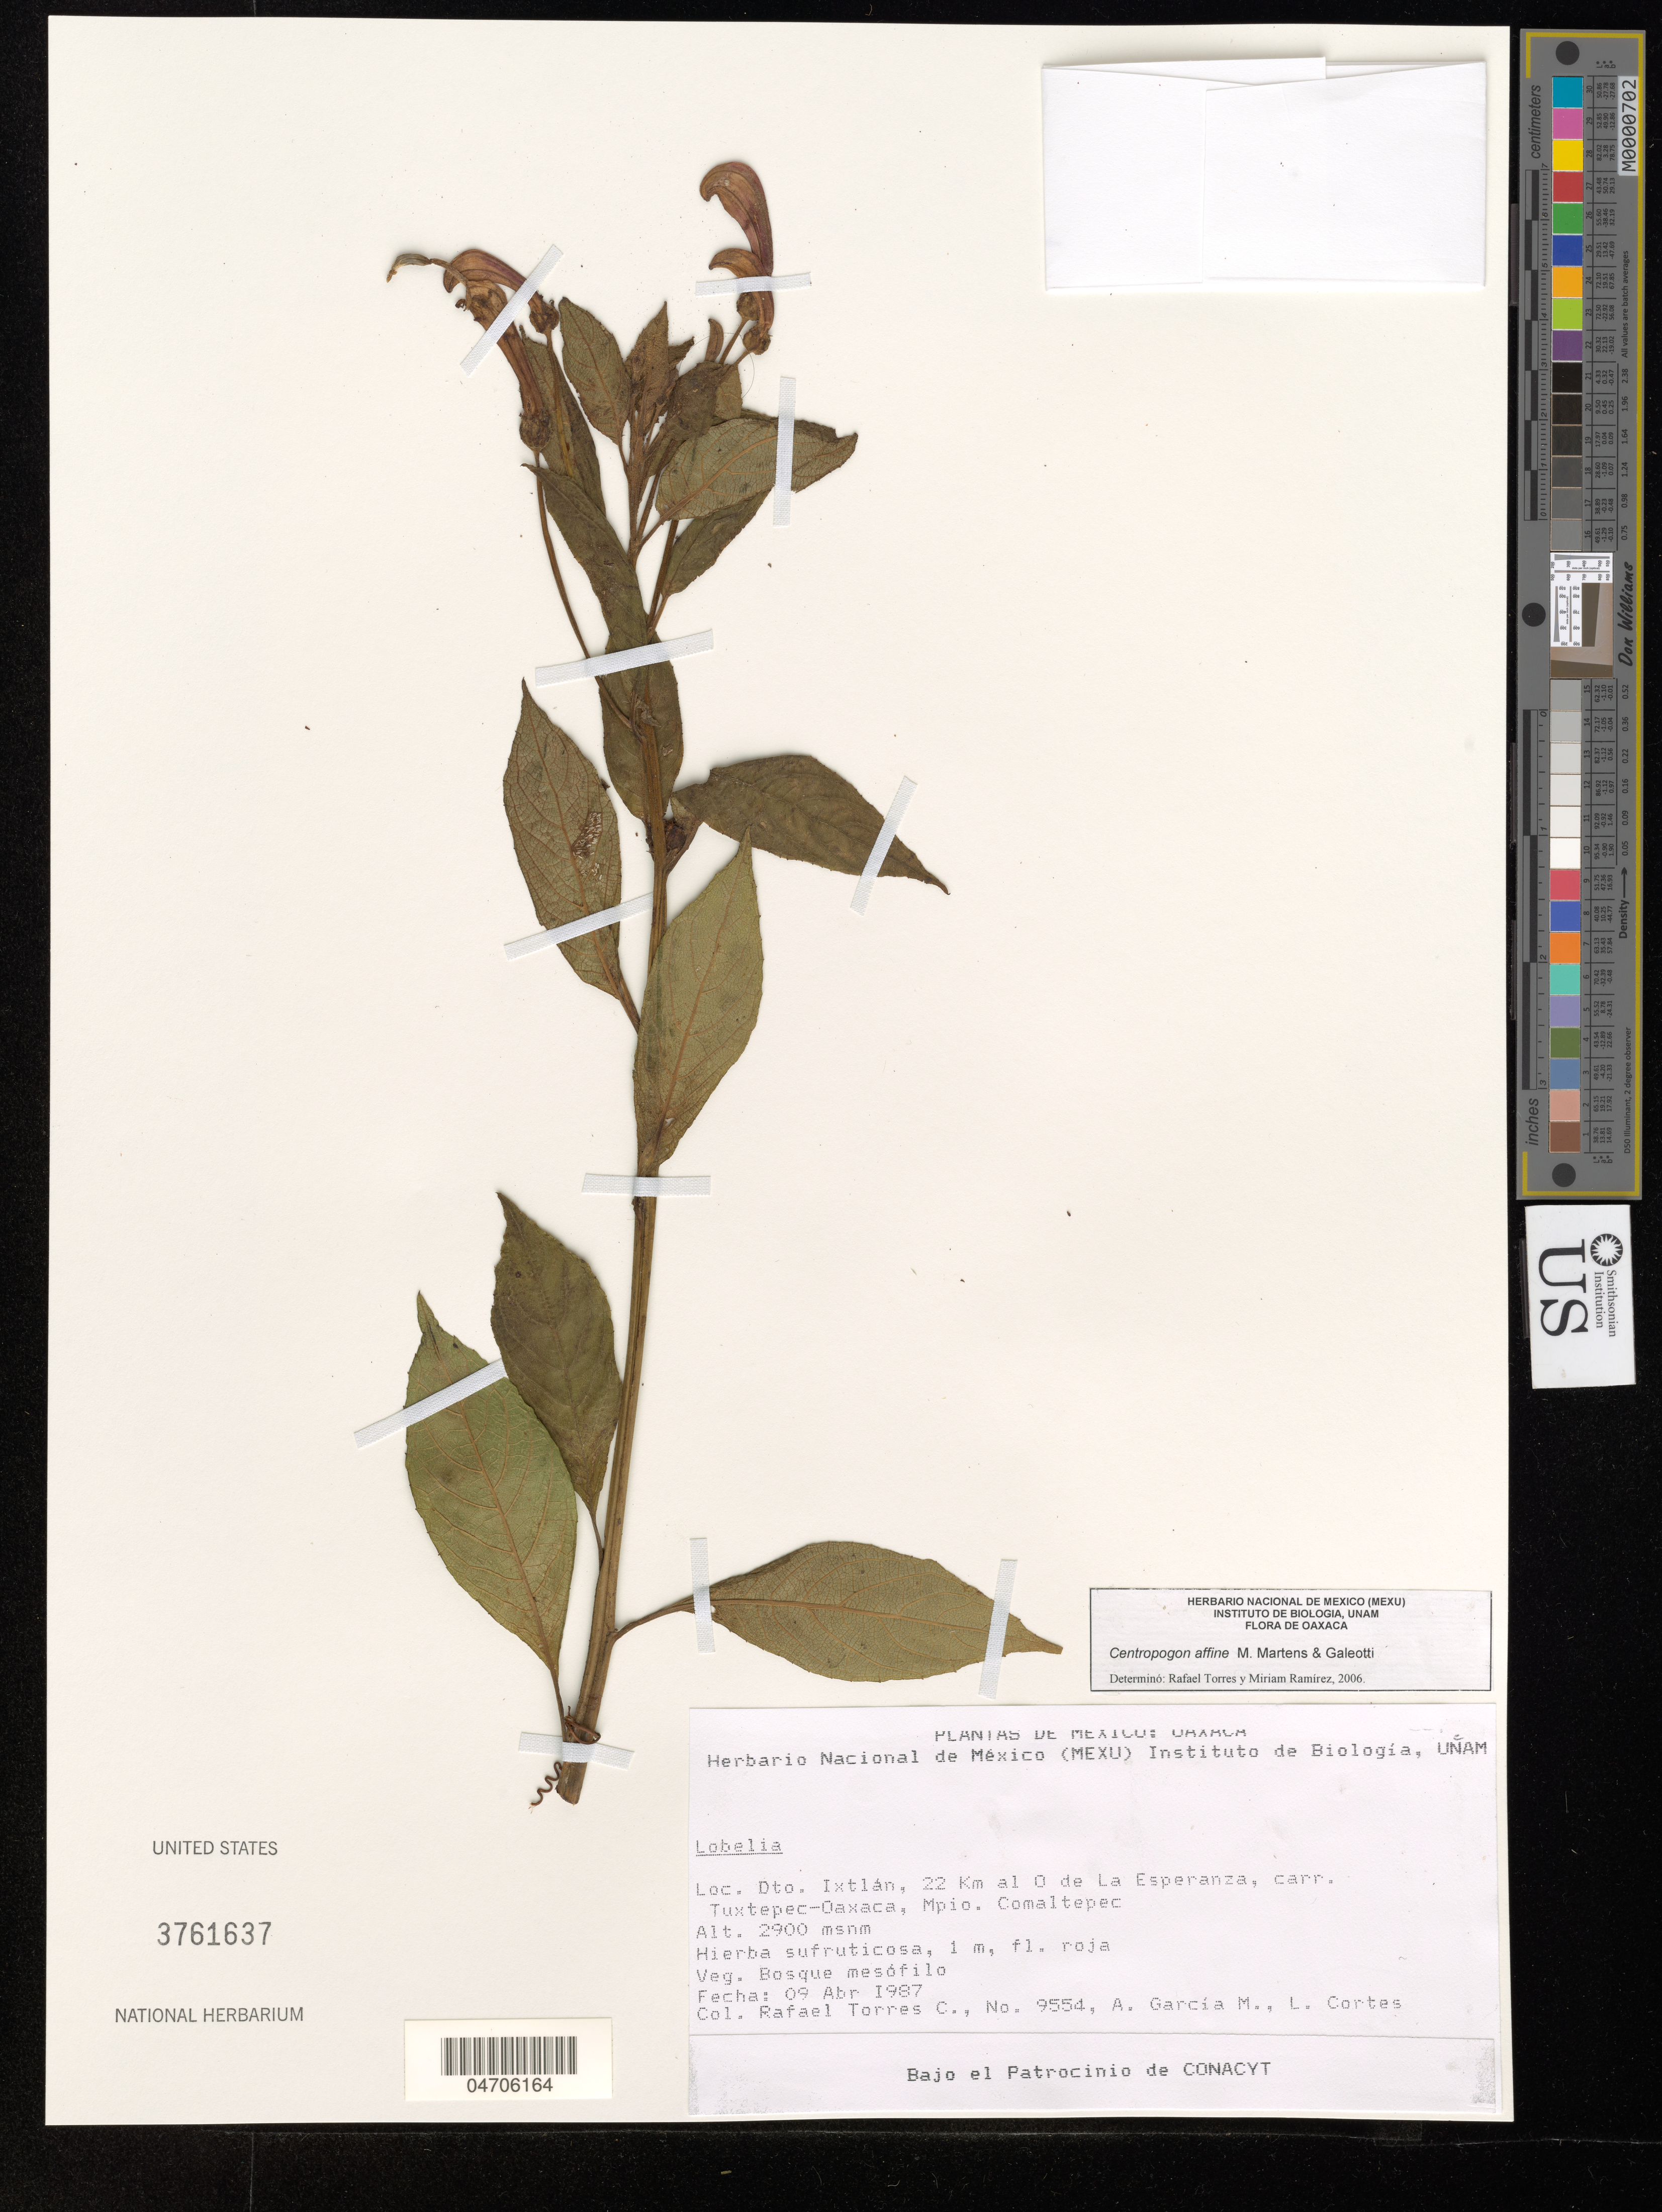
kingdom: Plantae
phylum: Tracheophyta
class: Magnoliopsida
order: Asterales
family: Campanulaceae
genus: Centropogon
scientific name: Centropogon affinis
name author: M. Martens & Galeotti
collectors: R. Torres C., A. García M. & L. Cortes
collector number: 9554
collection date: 1987-04-09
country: Mexico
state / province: Oaxaca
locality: Dto. Ixtlan, 22 Km al O de La Esperanza, carr. Tuxtepec-Oaxaca, Mpio. Comaltepec.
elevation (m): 2900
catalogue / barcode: US 3761637